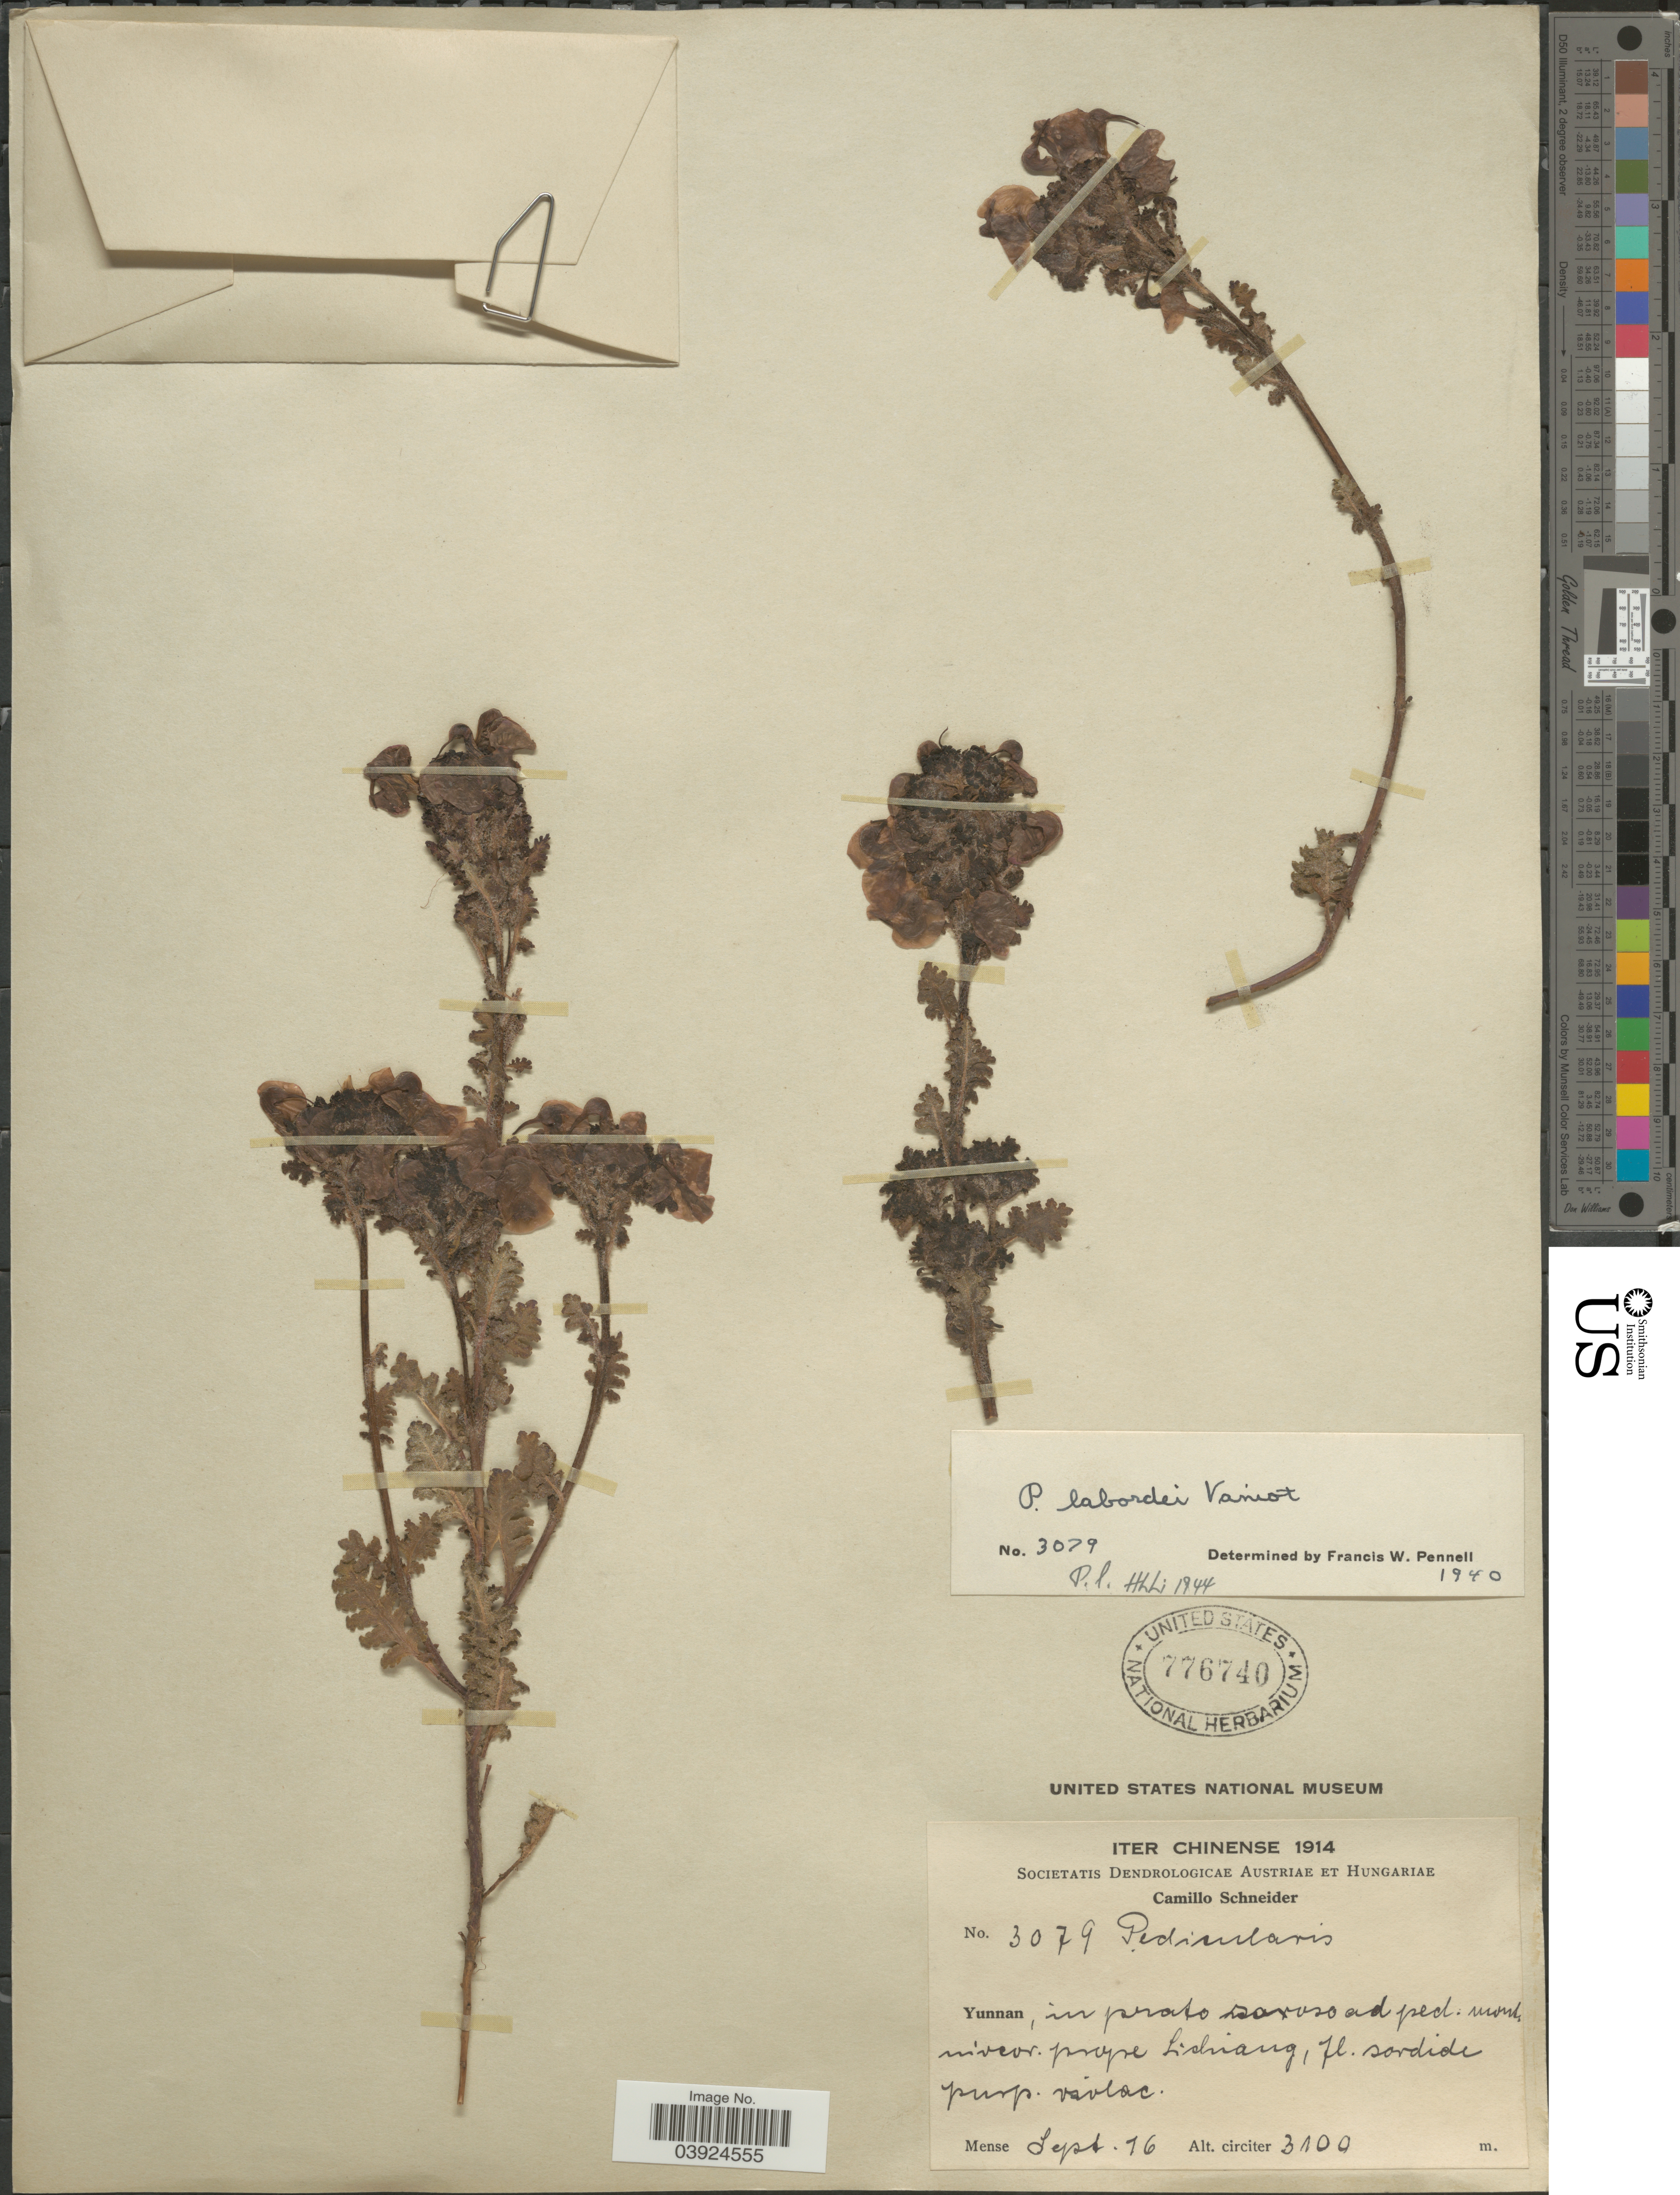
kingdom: Plantae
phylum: Tracheophyta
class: Magnoliopsida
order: Lamiales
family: Orobanchaceae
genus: Pedicularis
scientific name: Pedicularis labordei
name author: Vaniot ex Bonati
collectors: C. K. Schneider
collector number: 3079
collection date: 1914-09-16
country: China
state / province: Yunnan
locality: In prato saxoso ad ped. mont niveor. prope Lichiang, fl. sordide purp. vivlac.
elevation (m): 3100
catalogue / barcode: US 776740